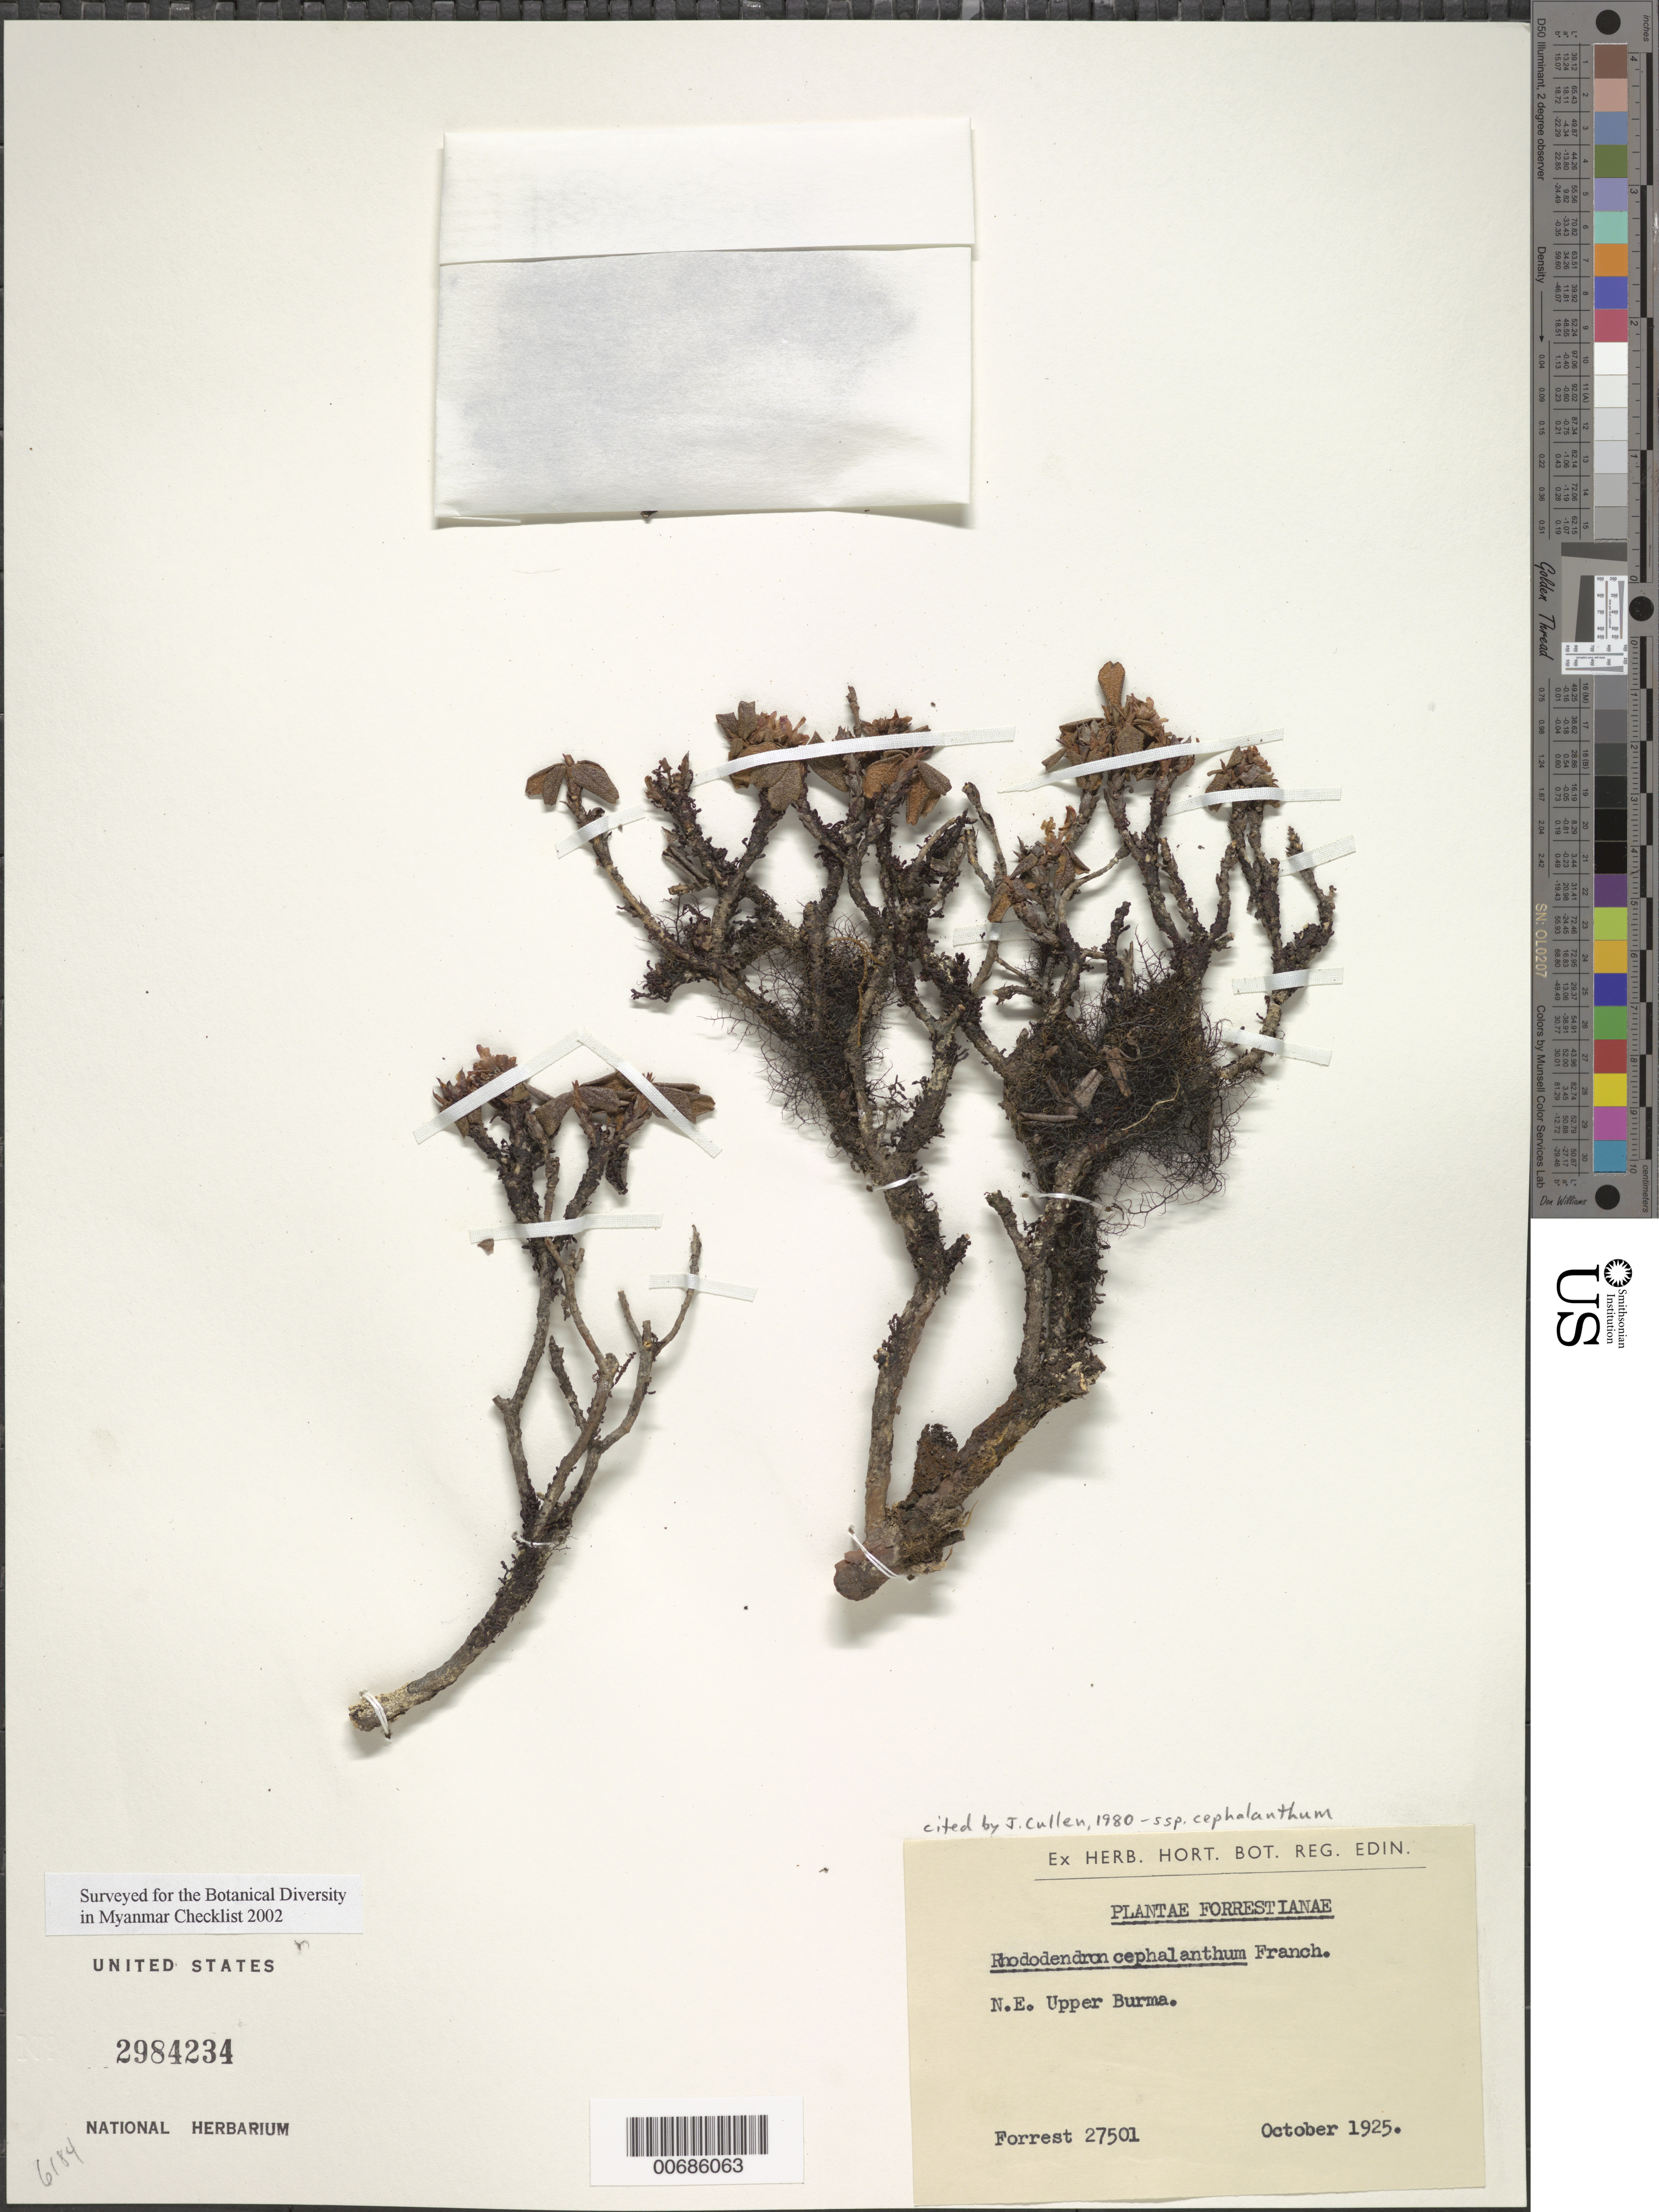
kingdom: Plantae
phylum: Tracheophyta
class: Magnoliopsida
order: Ericales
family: Ericaceae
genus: Rhododendron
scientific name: Rhododendron cephalanthum subsp. cephalanthum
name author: Franch.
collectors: G. Forrest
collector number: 27501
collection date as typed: Oct 1925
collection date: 1925-10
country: Myanmar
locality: N.E. Upper Burma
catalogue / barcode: US 2984234